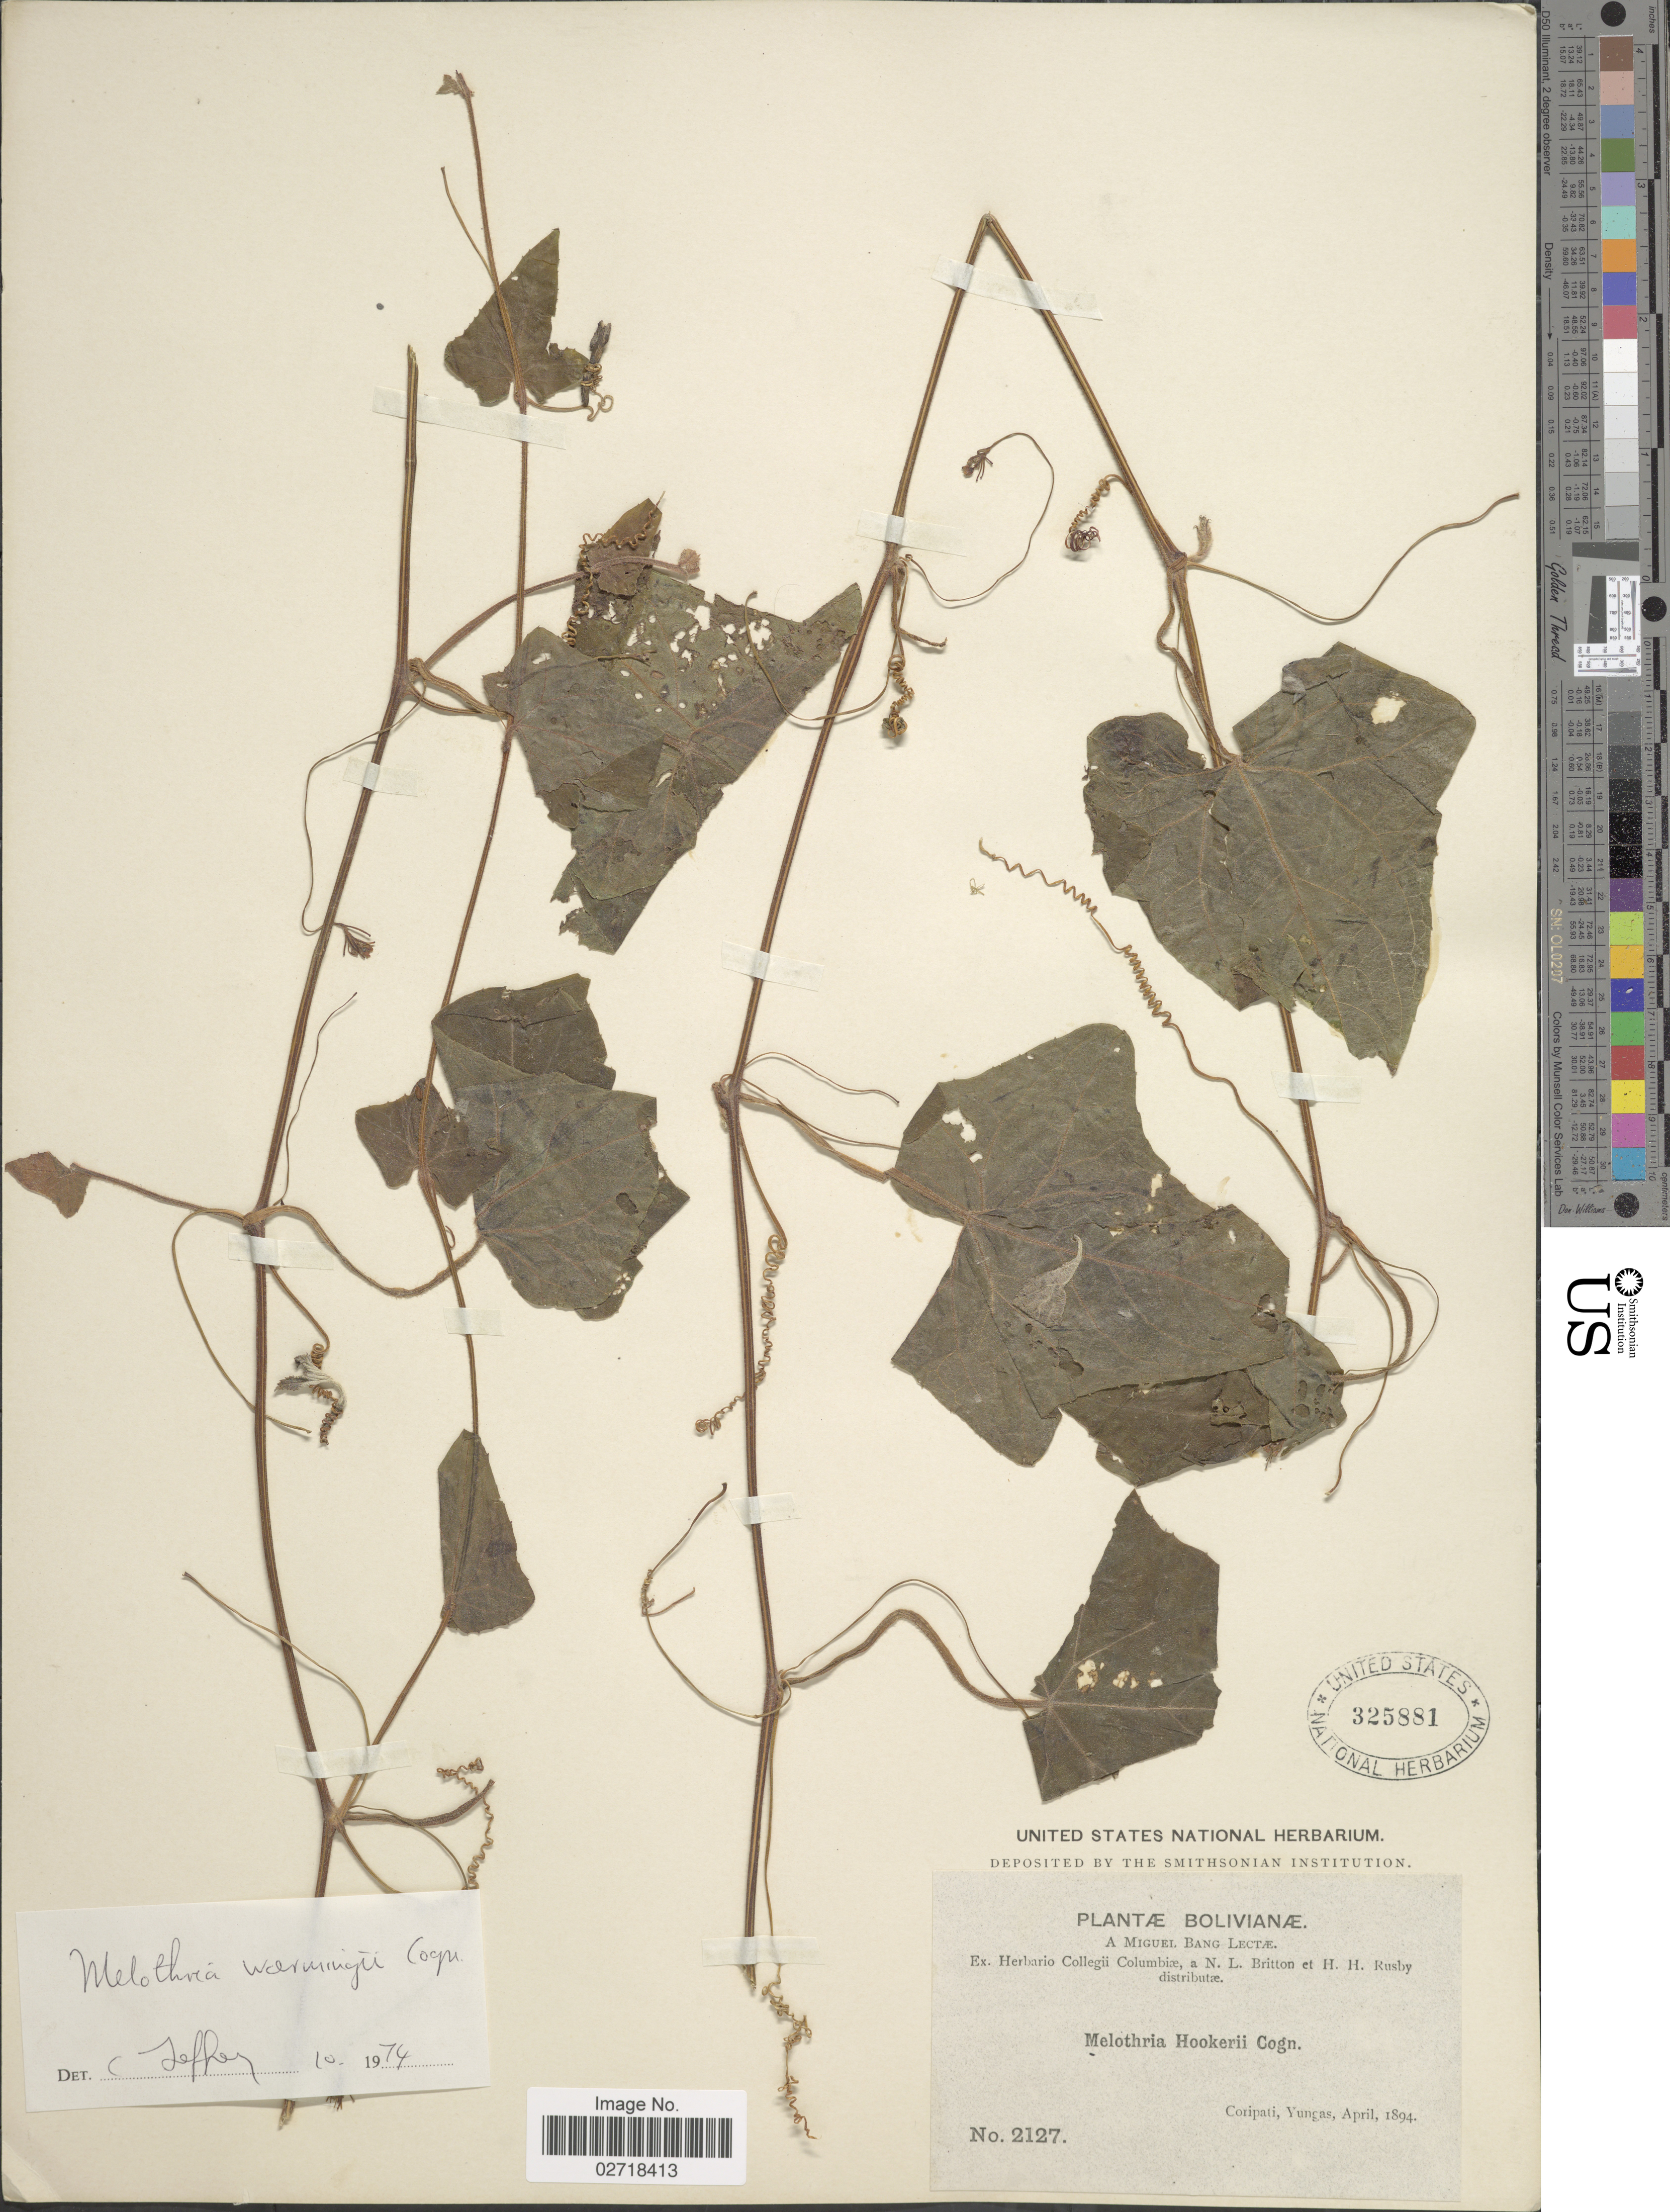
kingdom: Plantae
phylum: Tracheophyta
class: Magnoliopsida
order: Cucurbitales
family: Cucurbitaceae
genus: Melothria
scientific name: Melothria warmingii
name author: Cogn.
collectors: M. Bang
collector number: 2127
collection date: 1894-04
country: Bolivia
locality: Coripati, Yungas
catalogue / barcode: US 325881